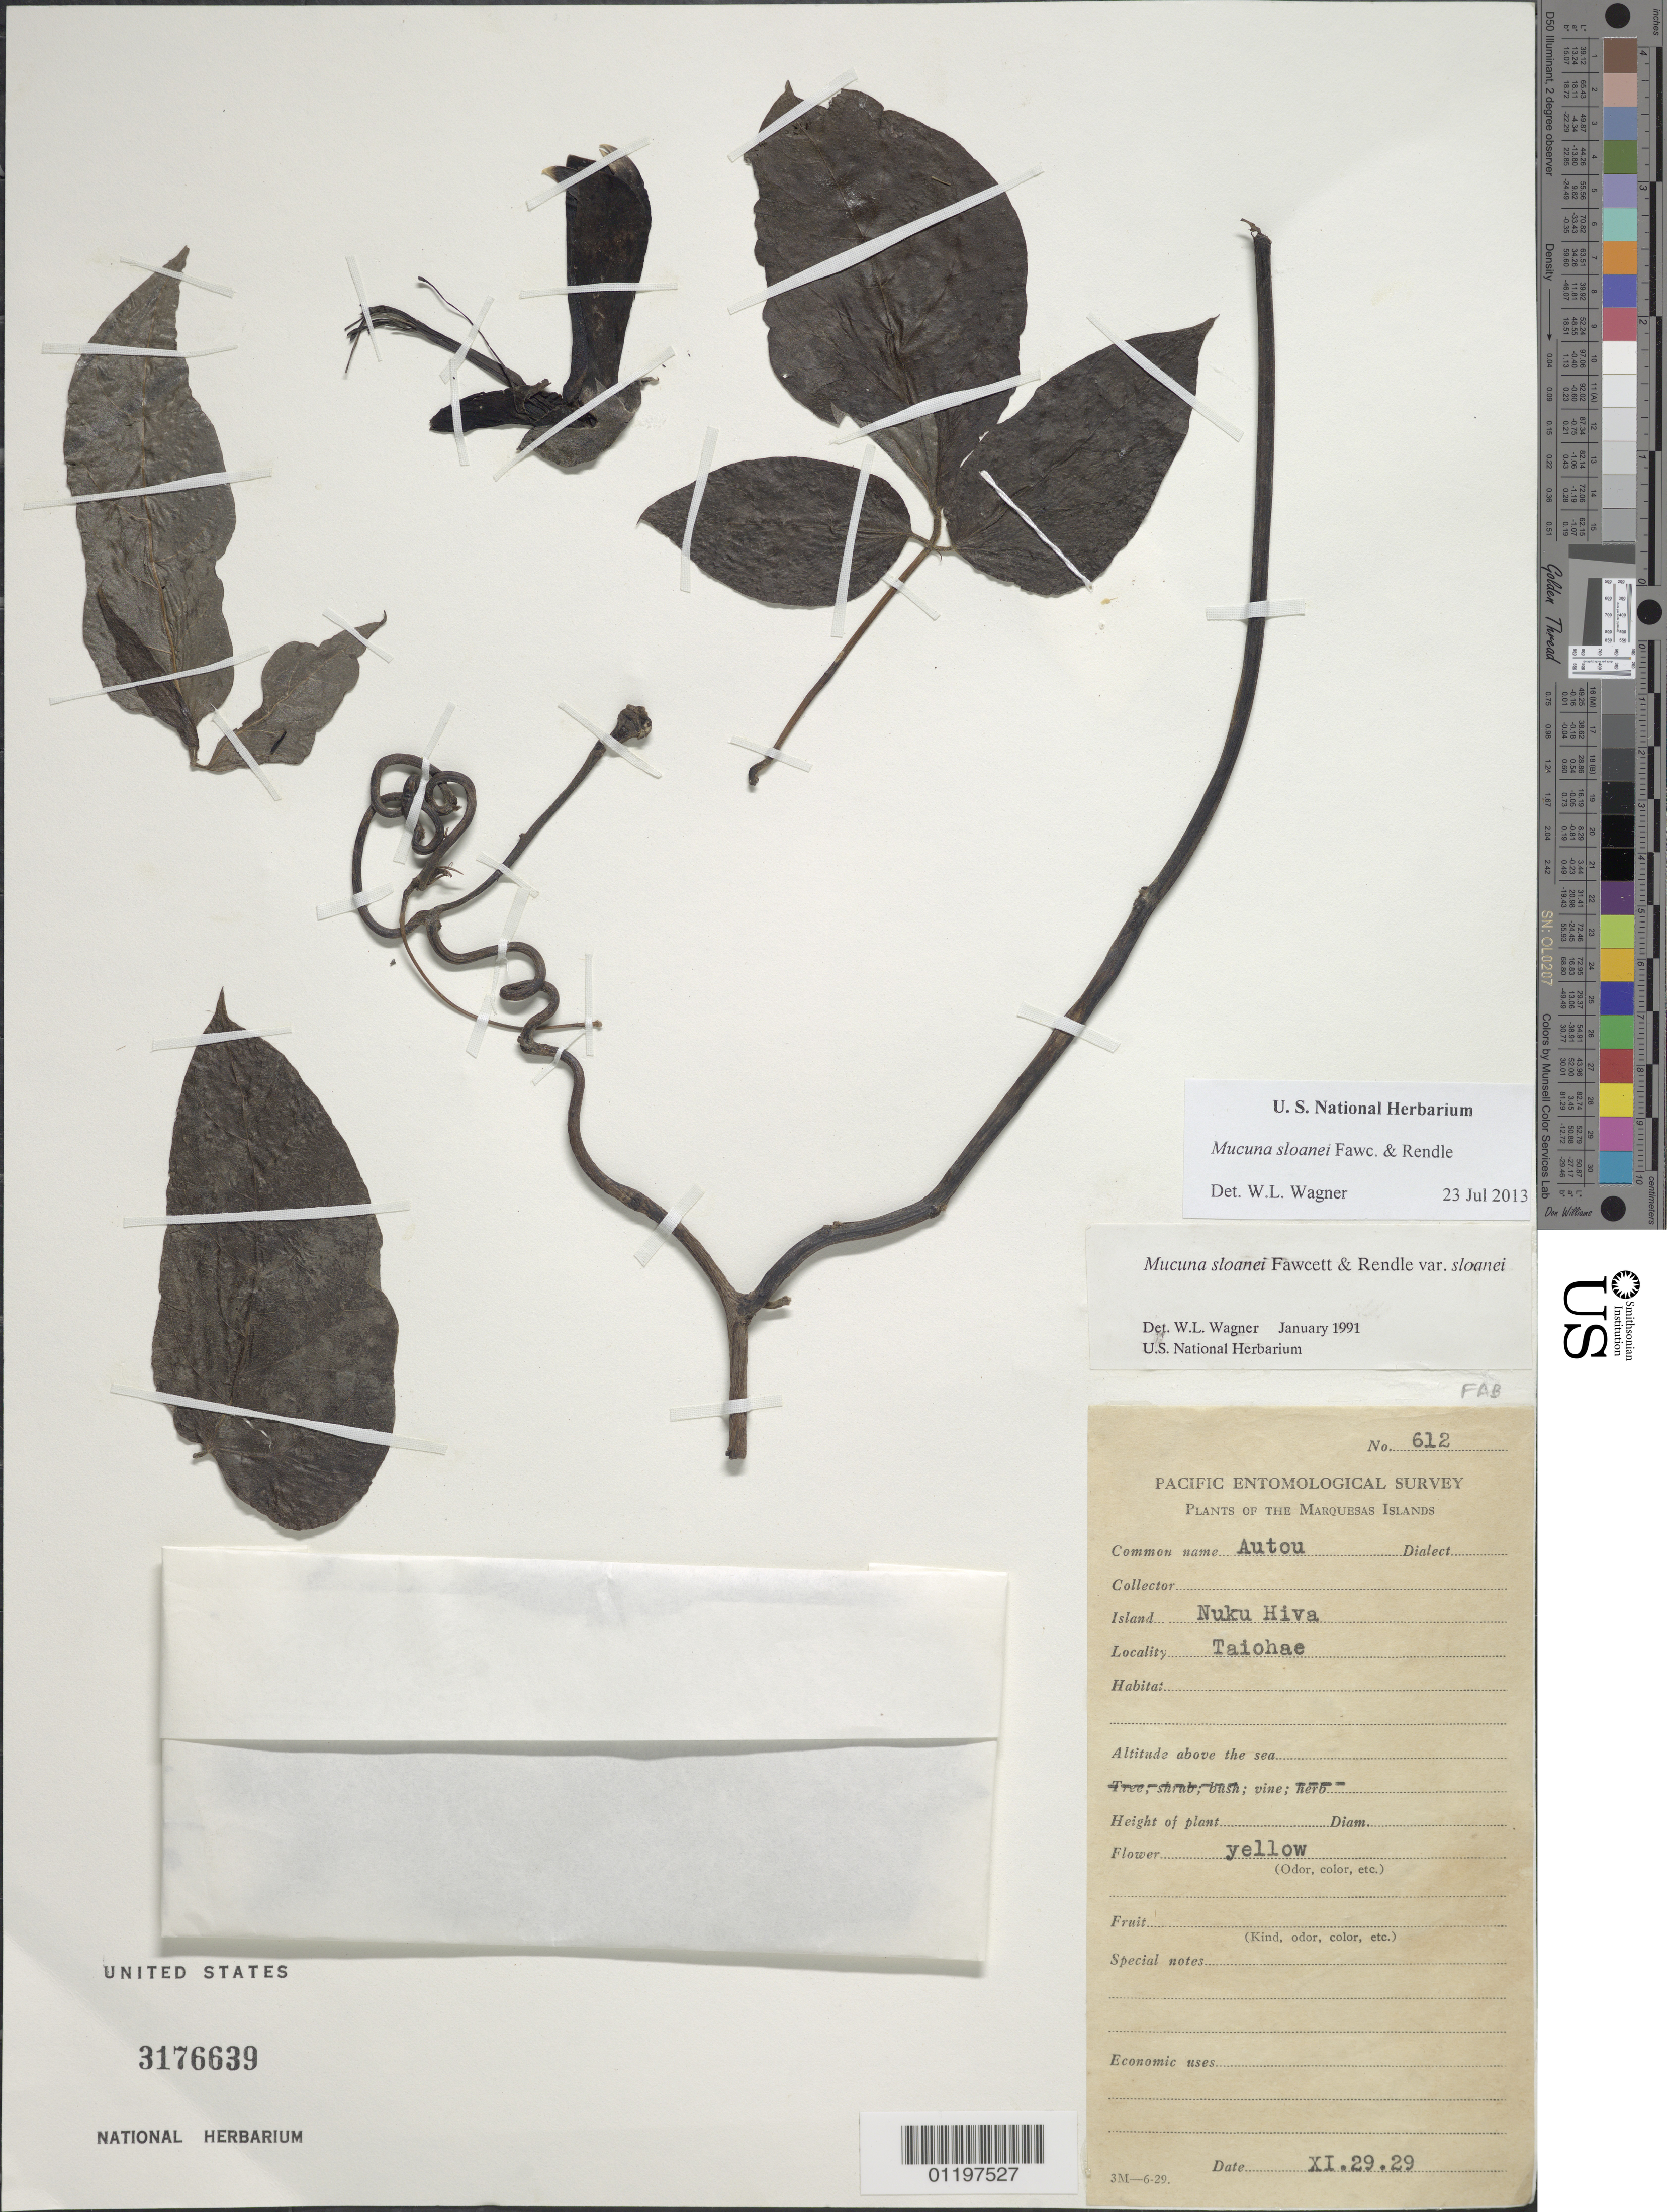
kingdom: Plantae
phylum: Tracheophyta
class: Magnoliopsida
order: Fabales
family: Fabaceae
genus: Mucuna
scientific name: Mucuna sloanei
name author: Fawc. & Rendle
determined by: Wagner, W. L., (BOT), Smithsonian Institution - National Museum of Natural History (UNITED STATES)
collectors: E. Mumford & A. M. Adamson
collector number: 612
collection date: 1929-11-29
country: French Polynesia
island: Nuku Hiva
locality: Taiohae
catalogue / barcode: US 3176639